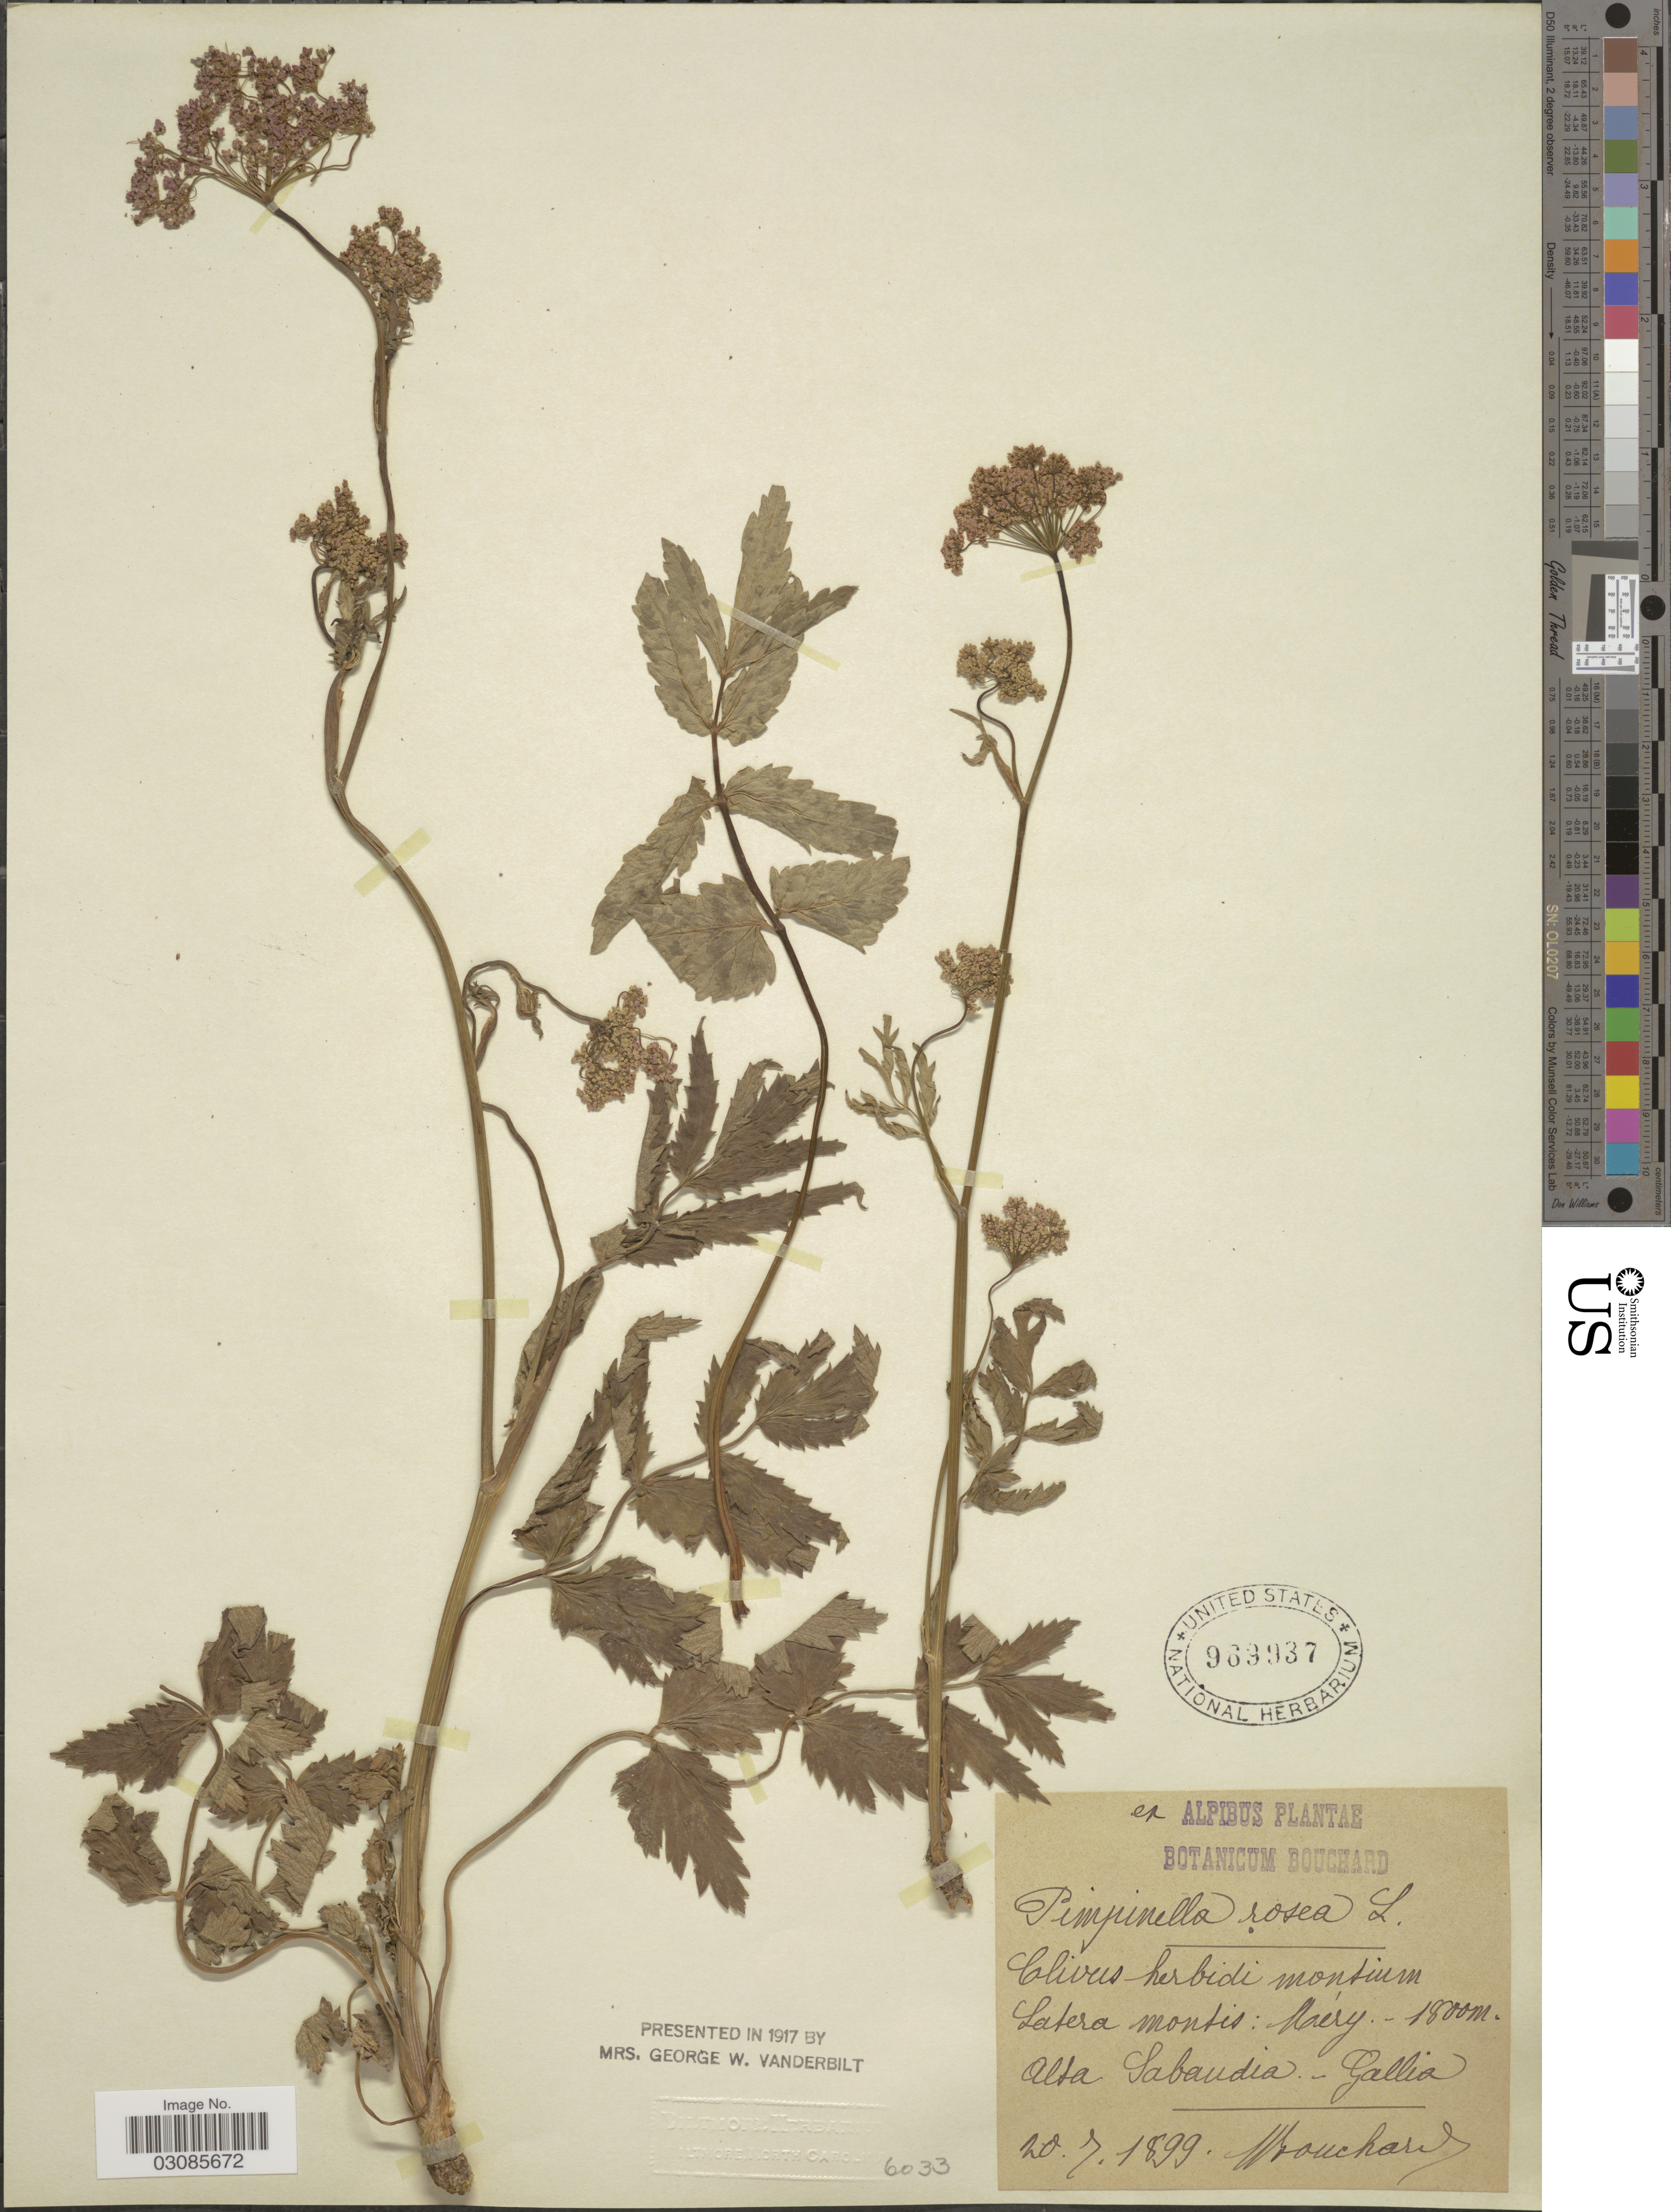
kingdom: Plantae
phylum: Tracheophyta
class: Magnoliopsida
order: Apiales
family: Apiaceae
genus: Pimpinella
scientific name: Pimpinella rosea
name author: Lindem.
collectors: -. Bouchard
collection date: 1899-07-20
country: France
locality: Alpibus. Latera montis: Méry. Alta Sabaudia. - Gallia.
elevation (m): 1800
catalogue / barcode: US 969937